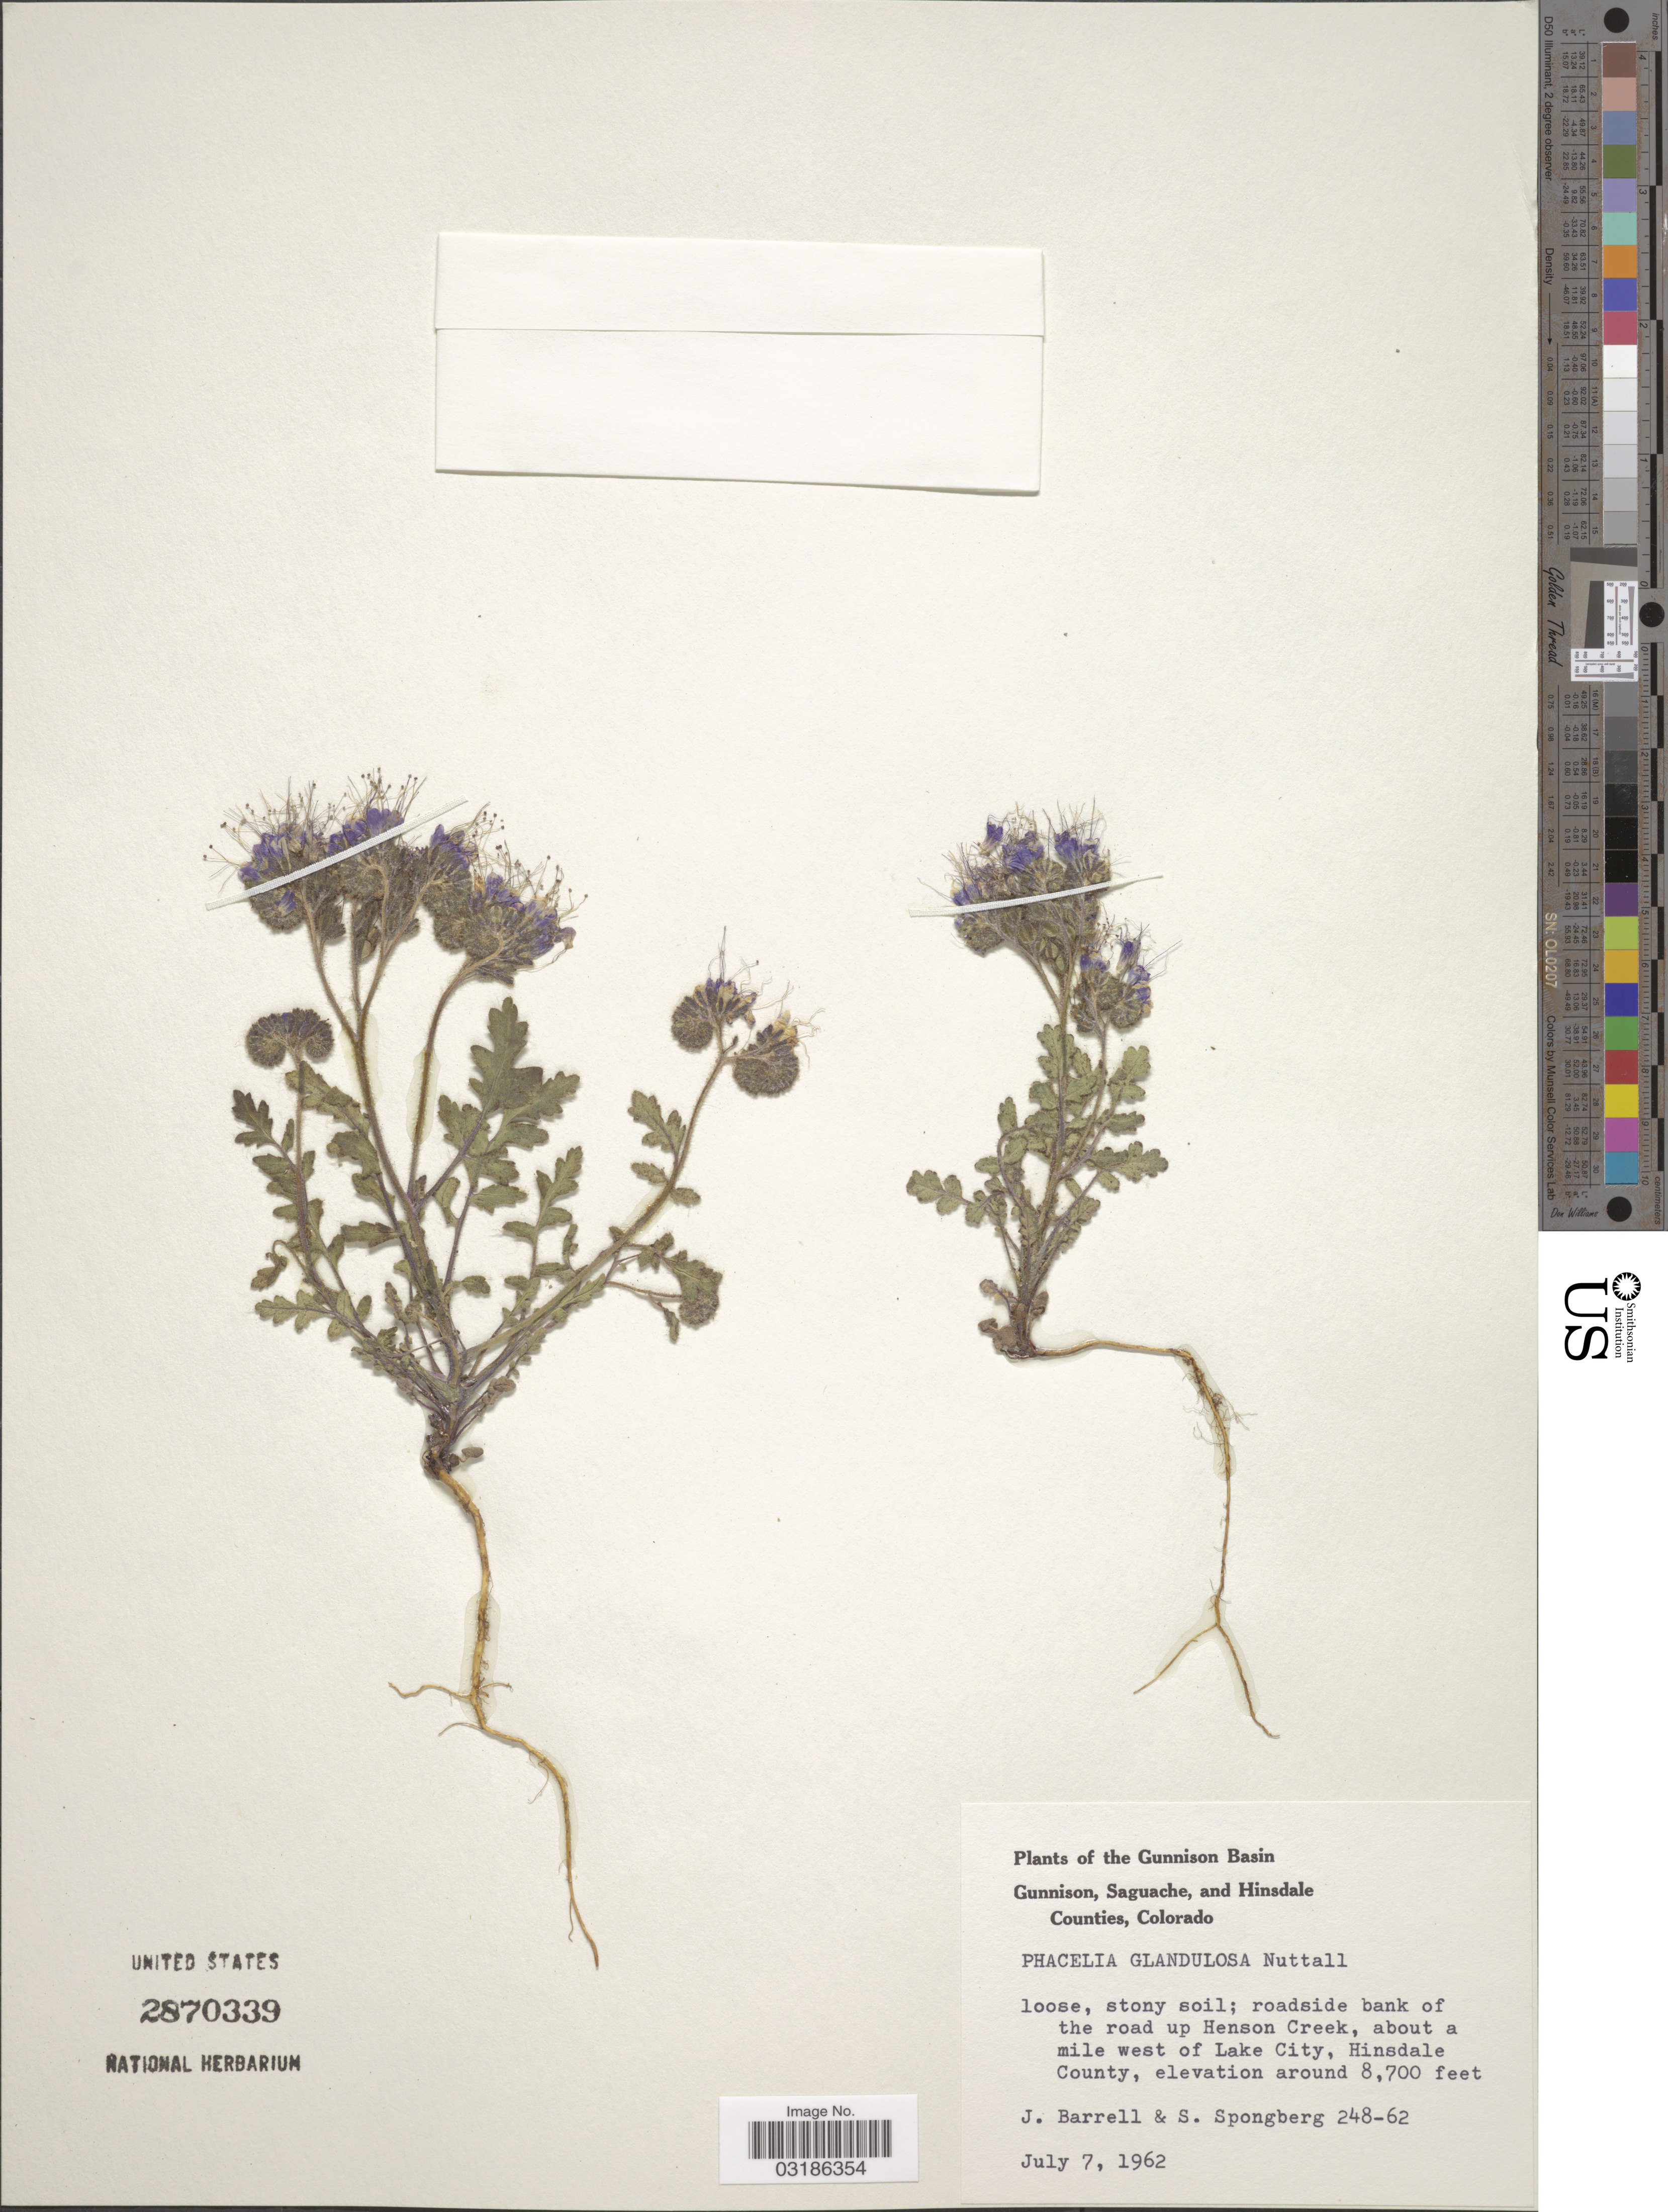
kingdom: Plantae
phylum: Tracheophyta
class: Magnoliopsida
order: Boraginales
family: Hydrophyllaceae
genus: Phacelia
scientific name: Phacelia glandulosa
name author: Nutt.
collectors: J. Barrell & S. A.Spongberg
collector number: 248-62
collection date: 1962-07-07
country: United States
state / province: Colorado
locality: Roadside bank of the road up Henson Creek, about a mile west of Lake City, Hinsdale County.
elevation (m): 2652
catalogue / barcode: US 2870339